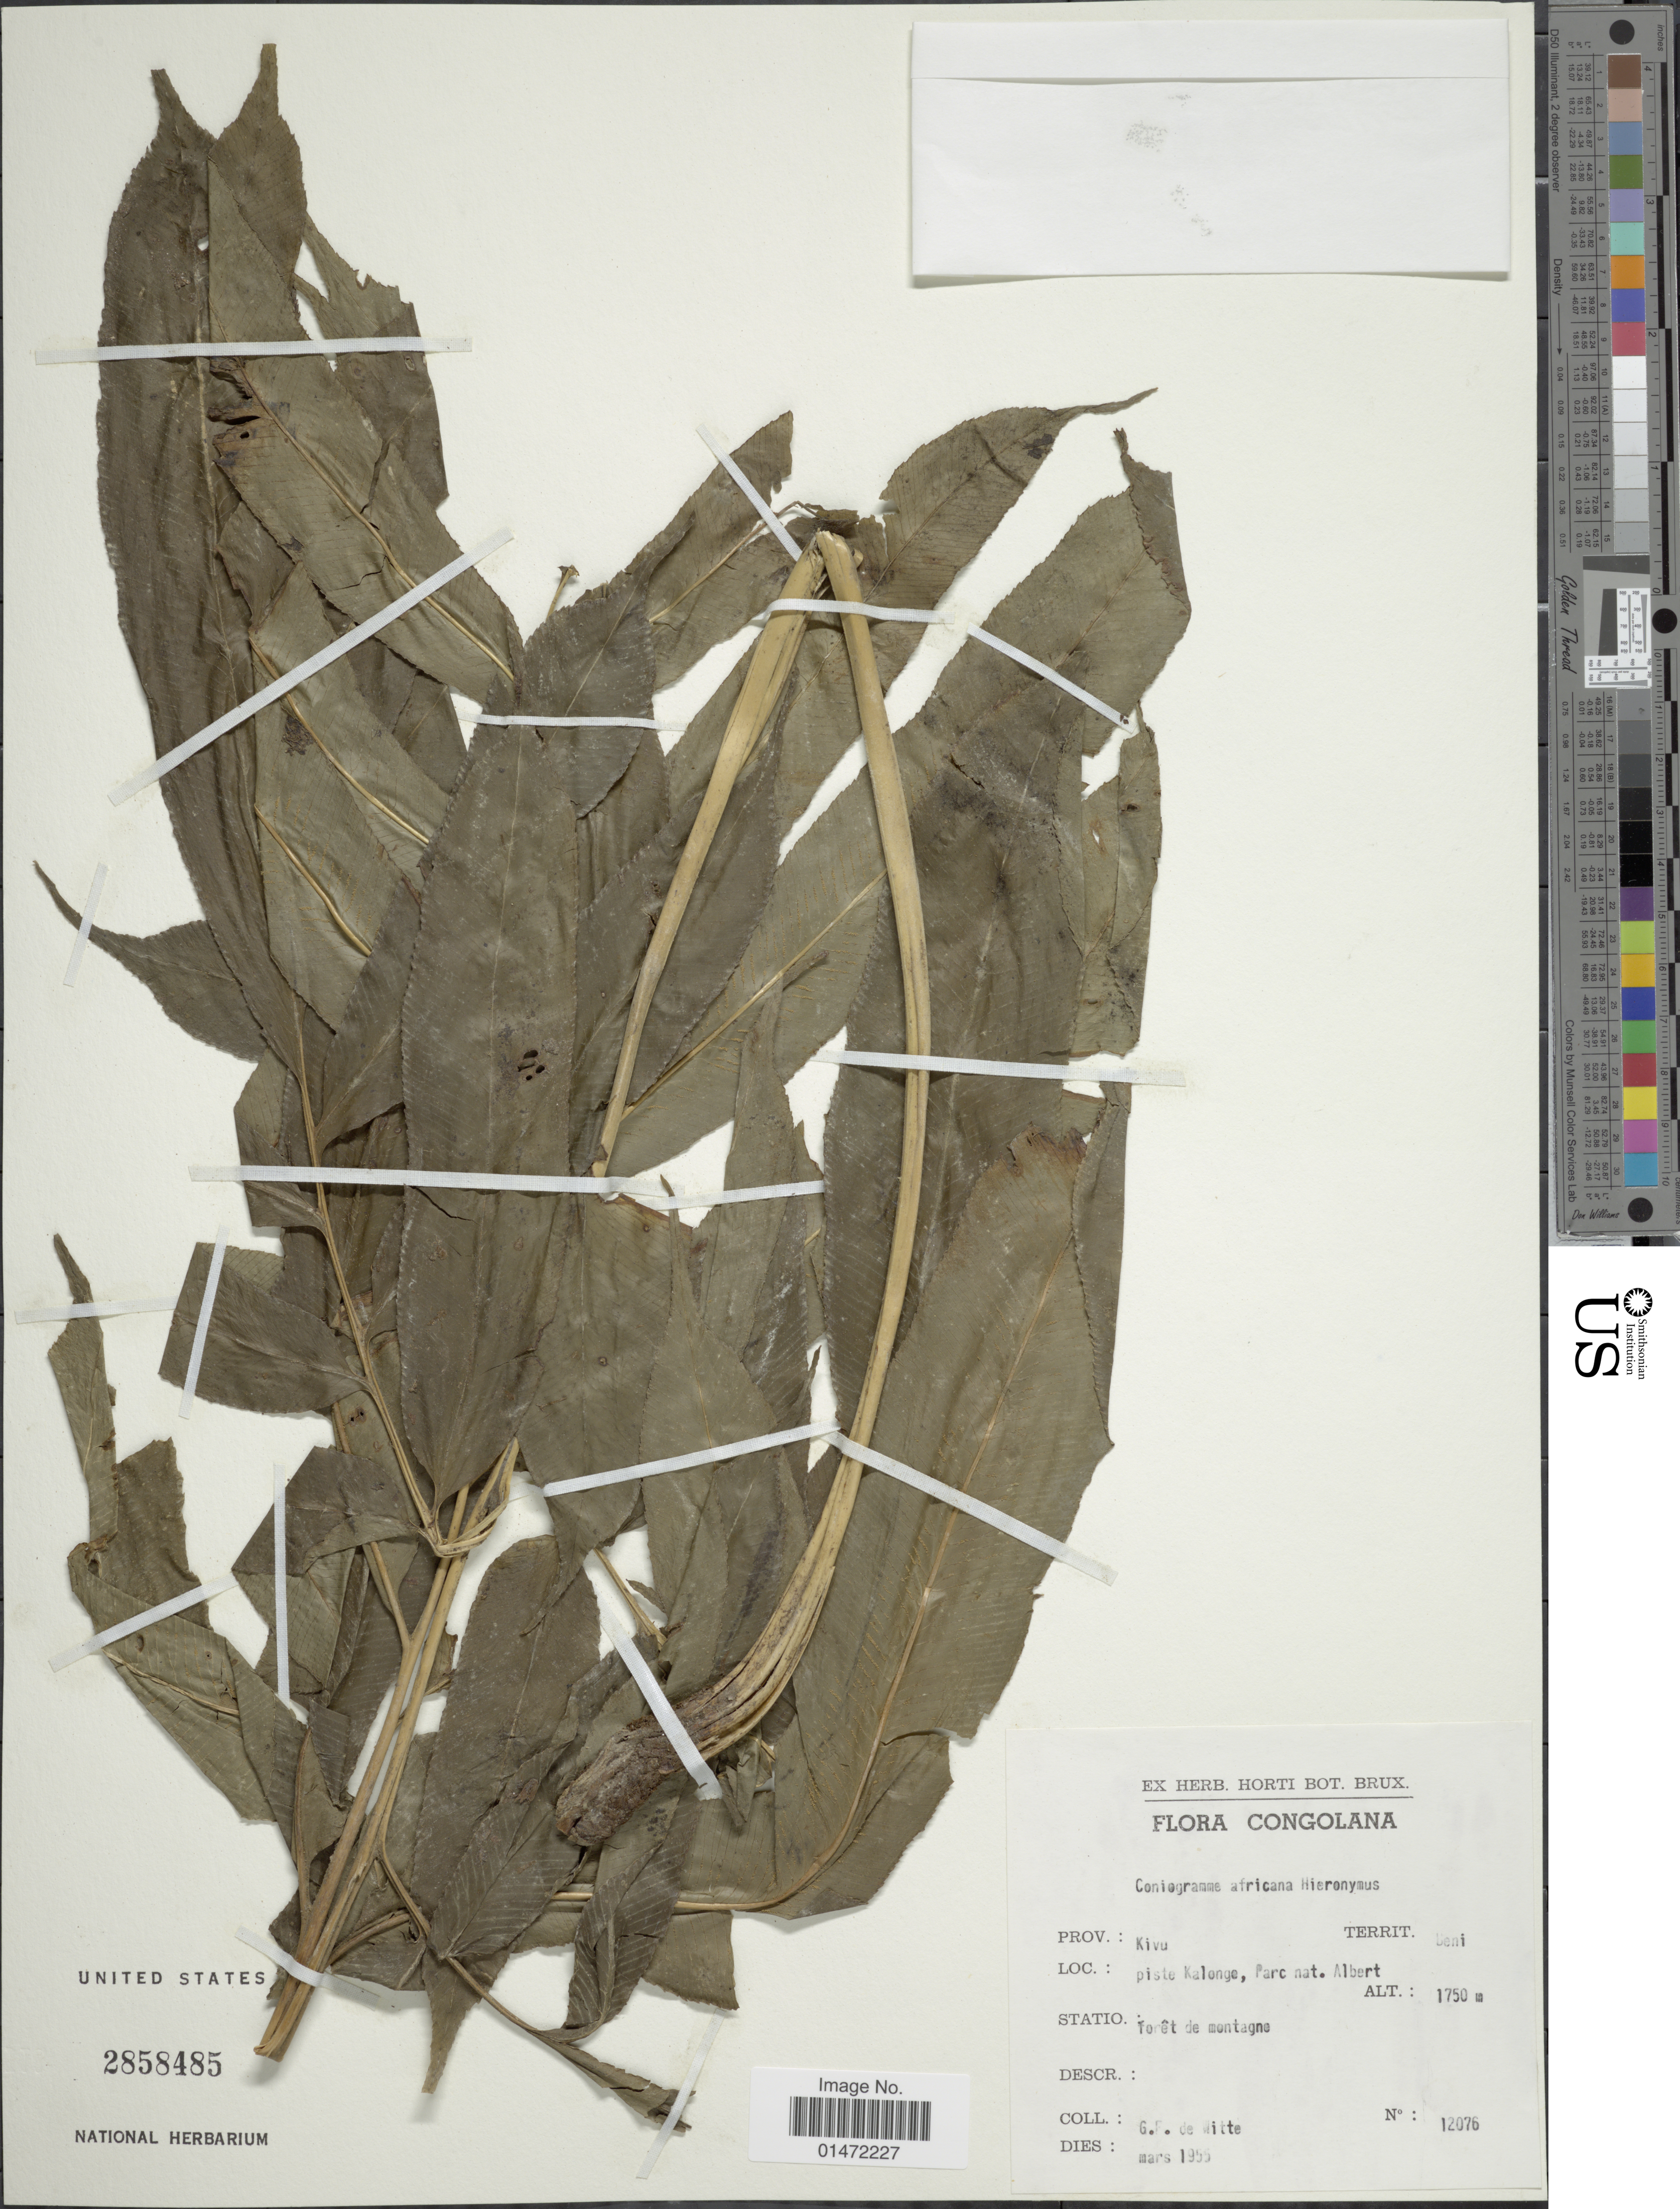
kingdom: Plantae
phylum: Tracheophyta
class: Polypodiopsida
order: Polypodiales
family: Pteridaceae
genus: Coniogramme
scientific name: Coniogramme africana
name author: Hieron.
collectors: G. de Witte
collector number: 12076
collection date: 1955-03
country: Congo, Democratic Republic of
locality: Prov.: Kivu. Territ. Deni. Piste Kalonge, Parc nat. Albert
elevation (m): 1750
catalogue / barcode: US 2858485